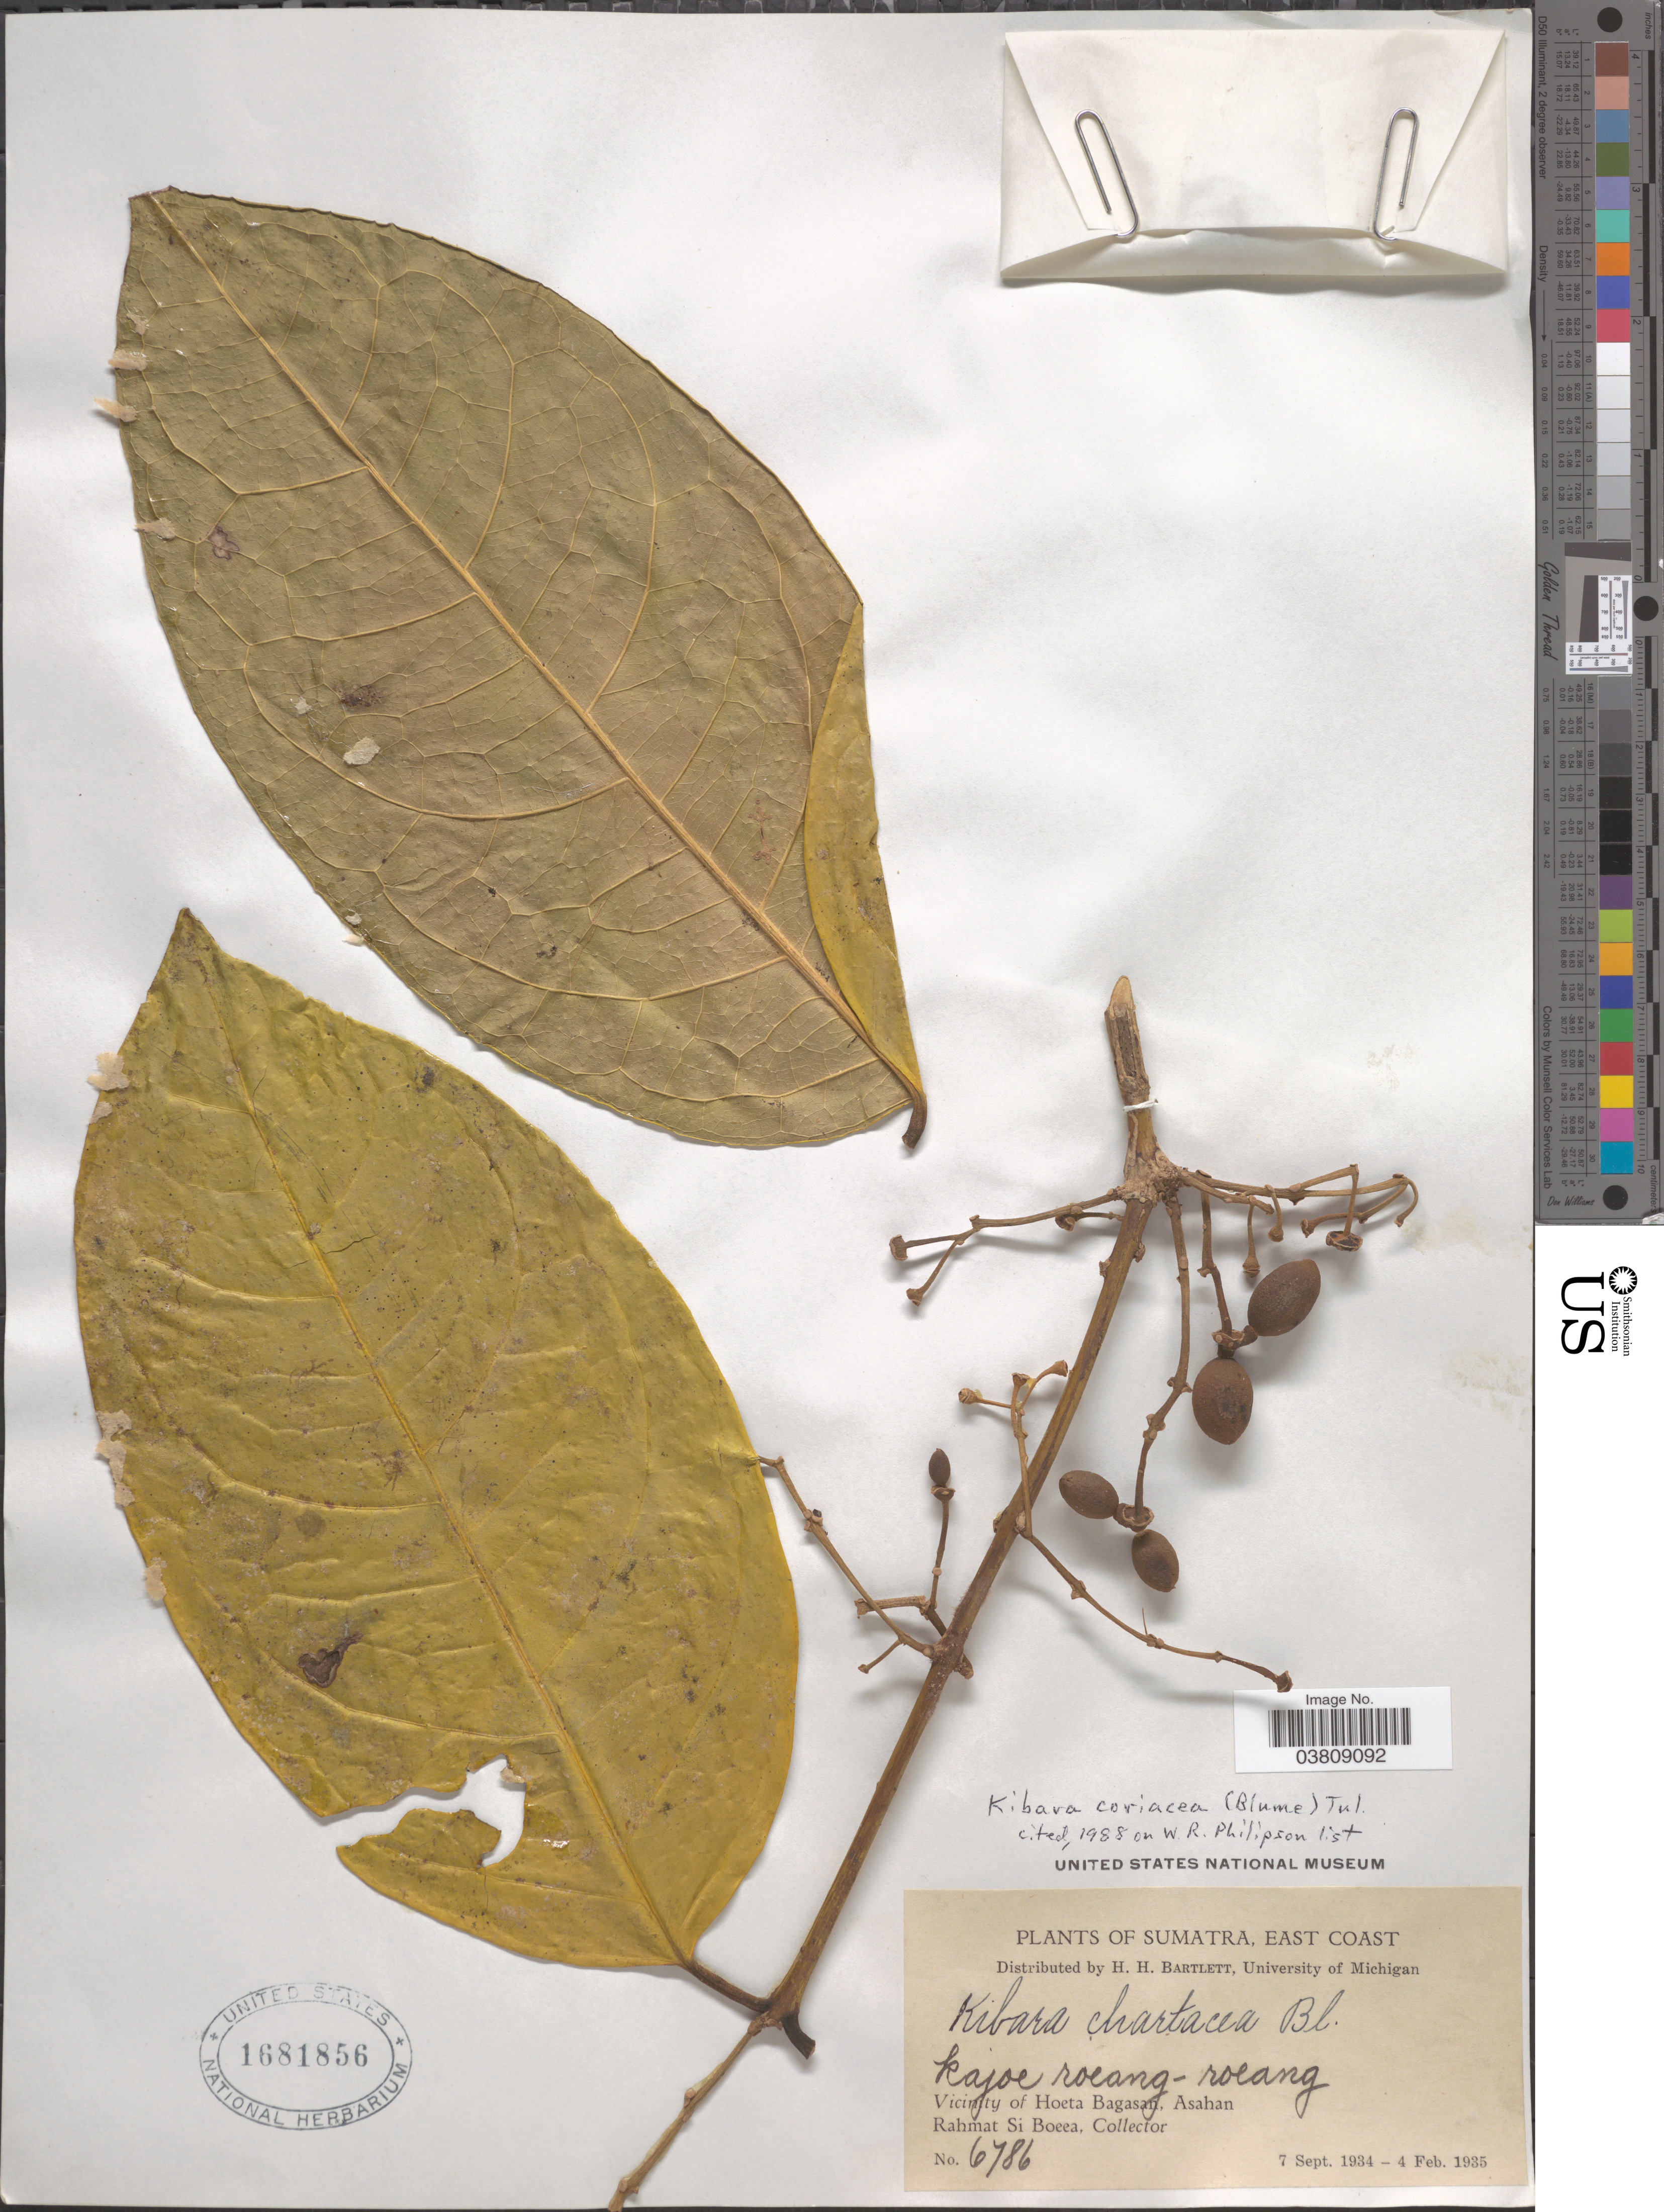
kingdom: Plantae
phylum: Tracheophyta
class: Magnoliopsida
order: Laurales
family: Monimiaceae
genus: Kibara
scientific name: Kibara coriacea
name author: (Blume) Hook. f. & Thomson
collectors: Rahmat Si Boeea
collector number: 6786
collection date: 1934-09-07/1935-02-04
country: Indonesia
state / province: Sumatra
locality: East Coast. Kajoe roeang-roeang. Vicinity of Hoeta Bagasan, Asahan.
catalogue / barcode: US 1681856